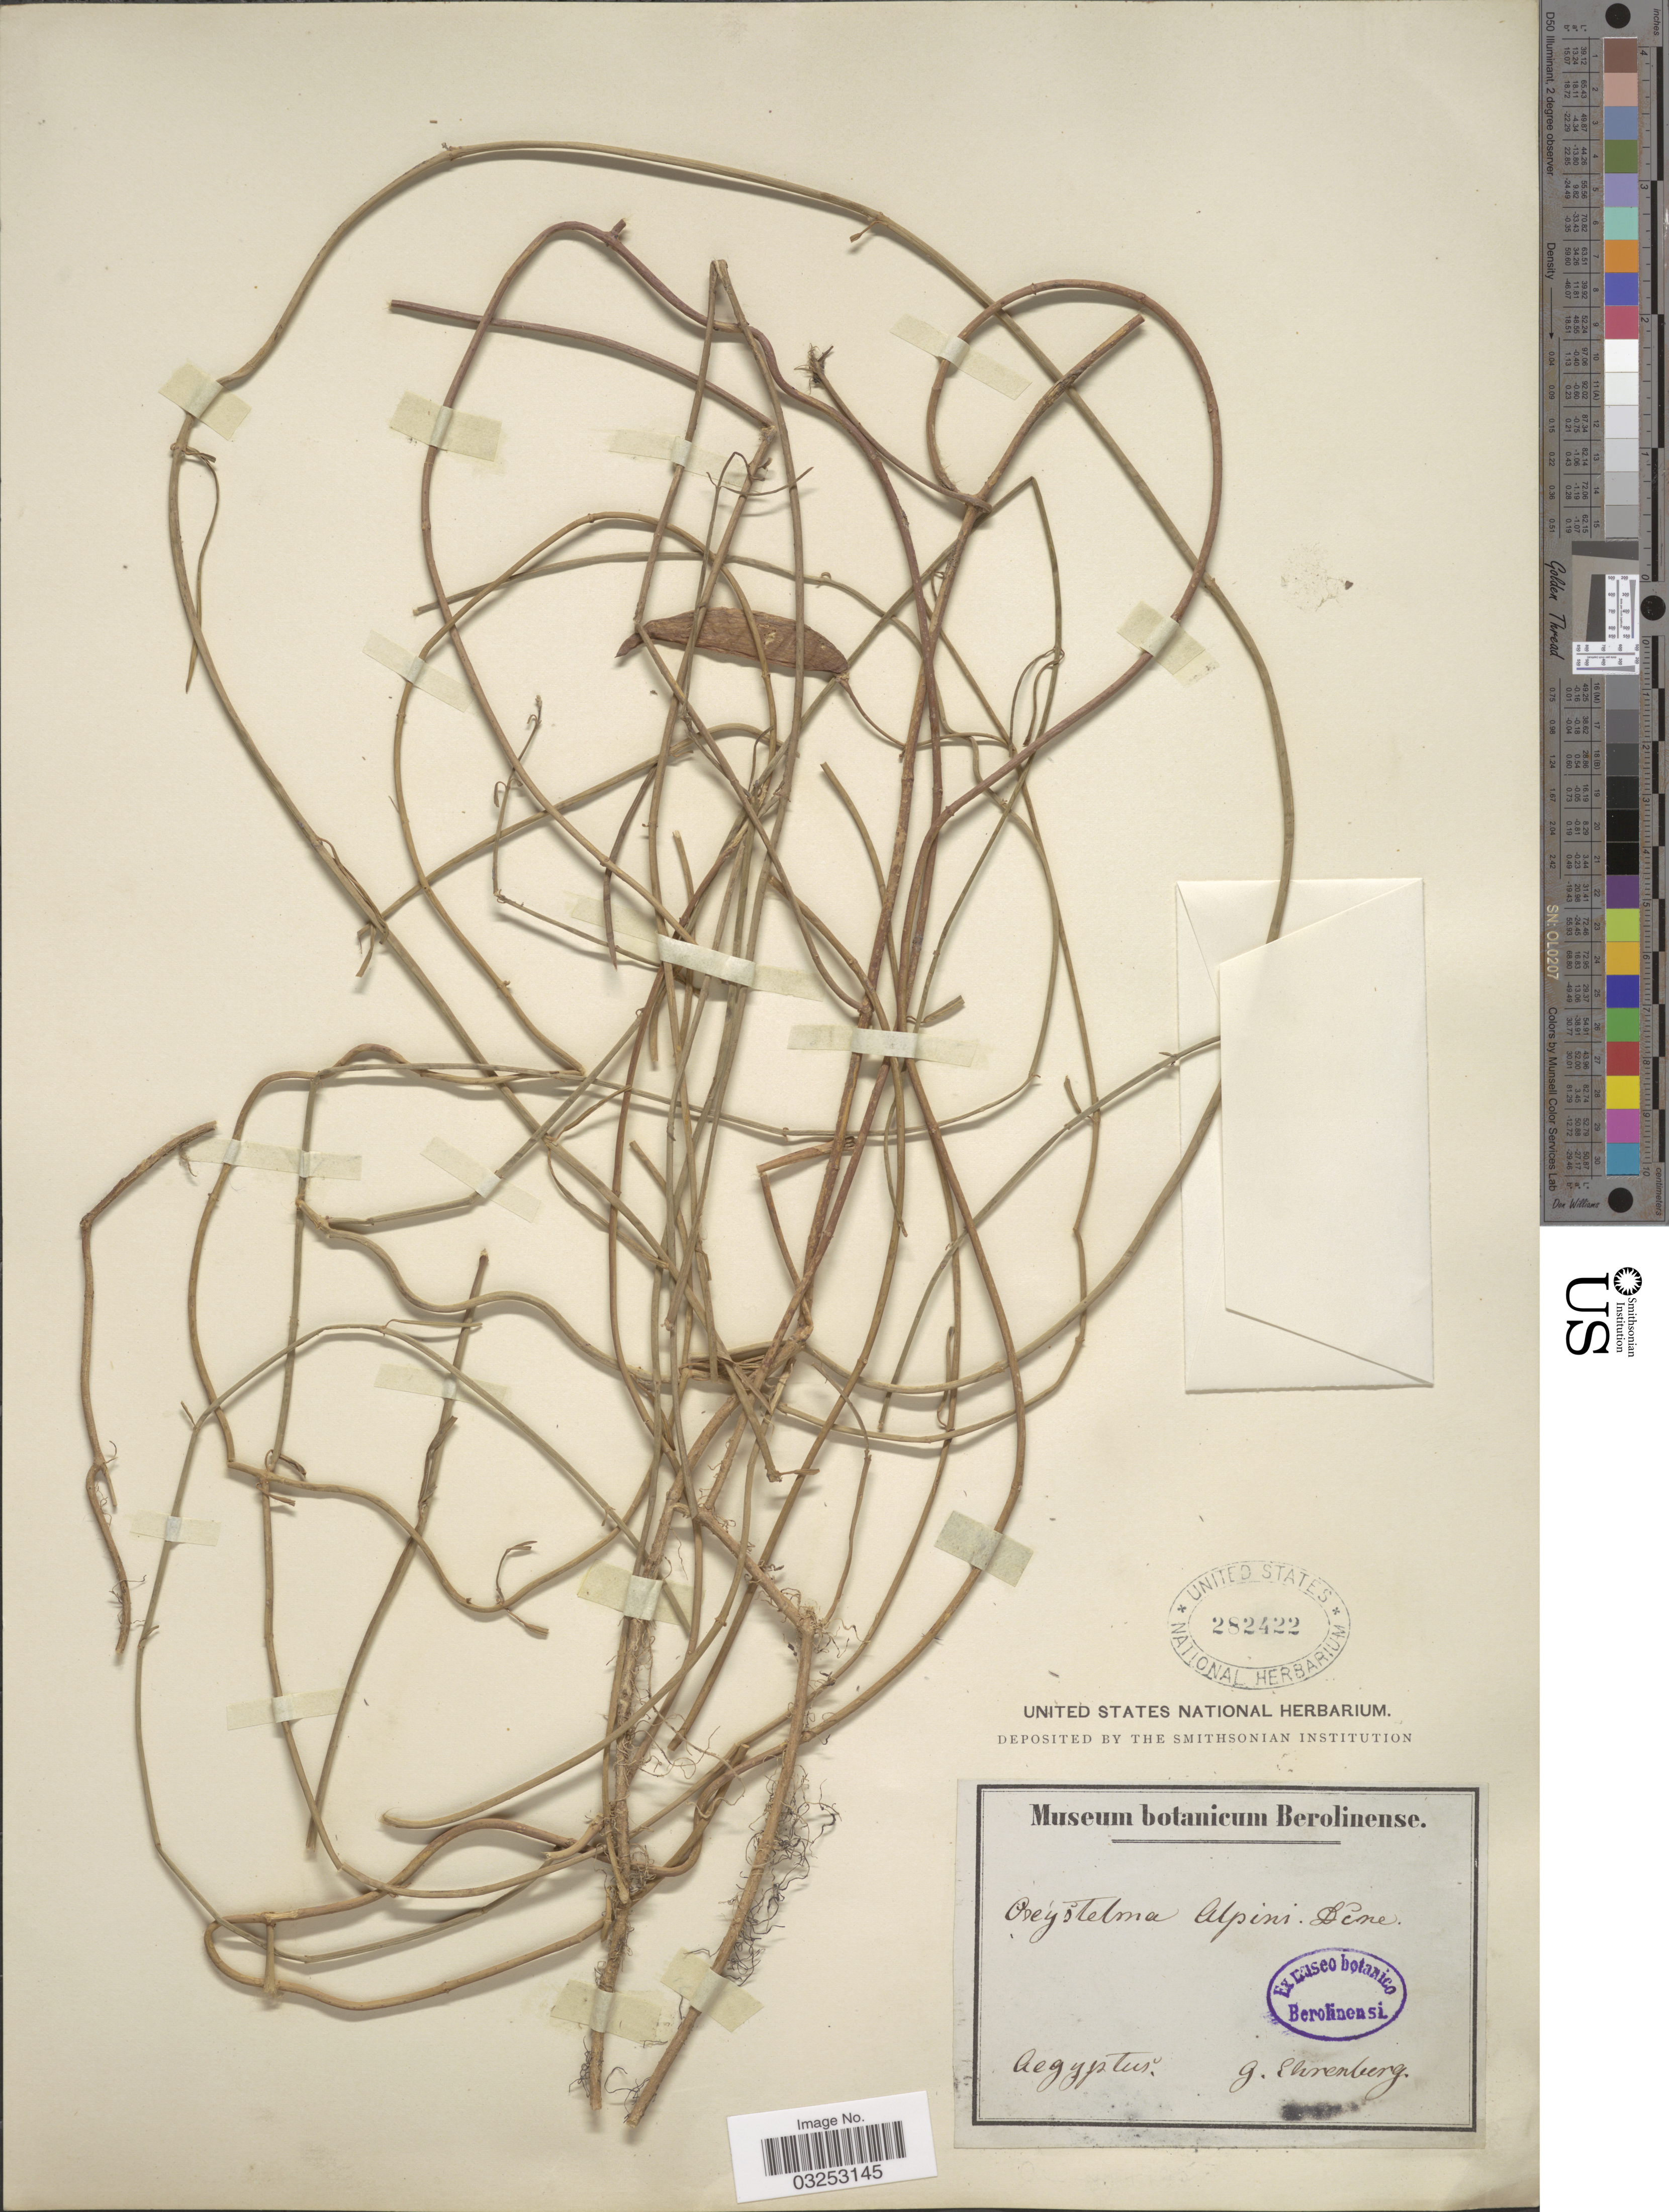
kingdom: Plantae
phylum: Tracheophyta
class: Magnoliopsida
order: Gentianales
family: Apocynaceae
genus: Oxystelma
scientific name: Oxystelma alpini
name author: Decne.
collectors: G. Ehrenberg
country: Egypt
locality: Ægyptus.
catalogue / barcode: US 282422